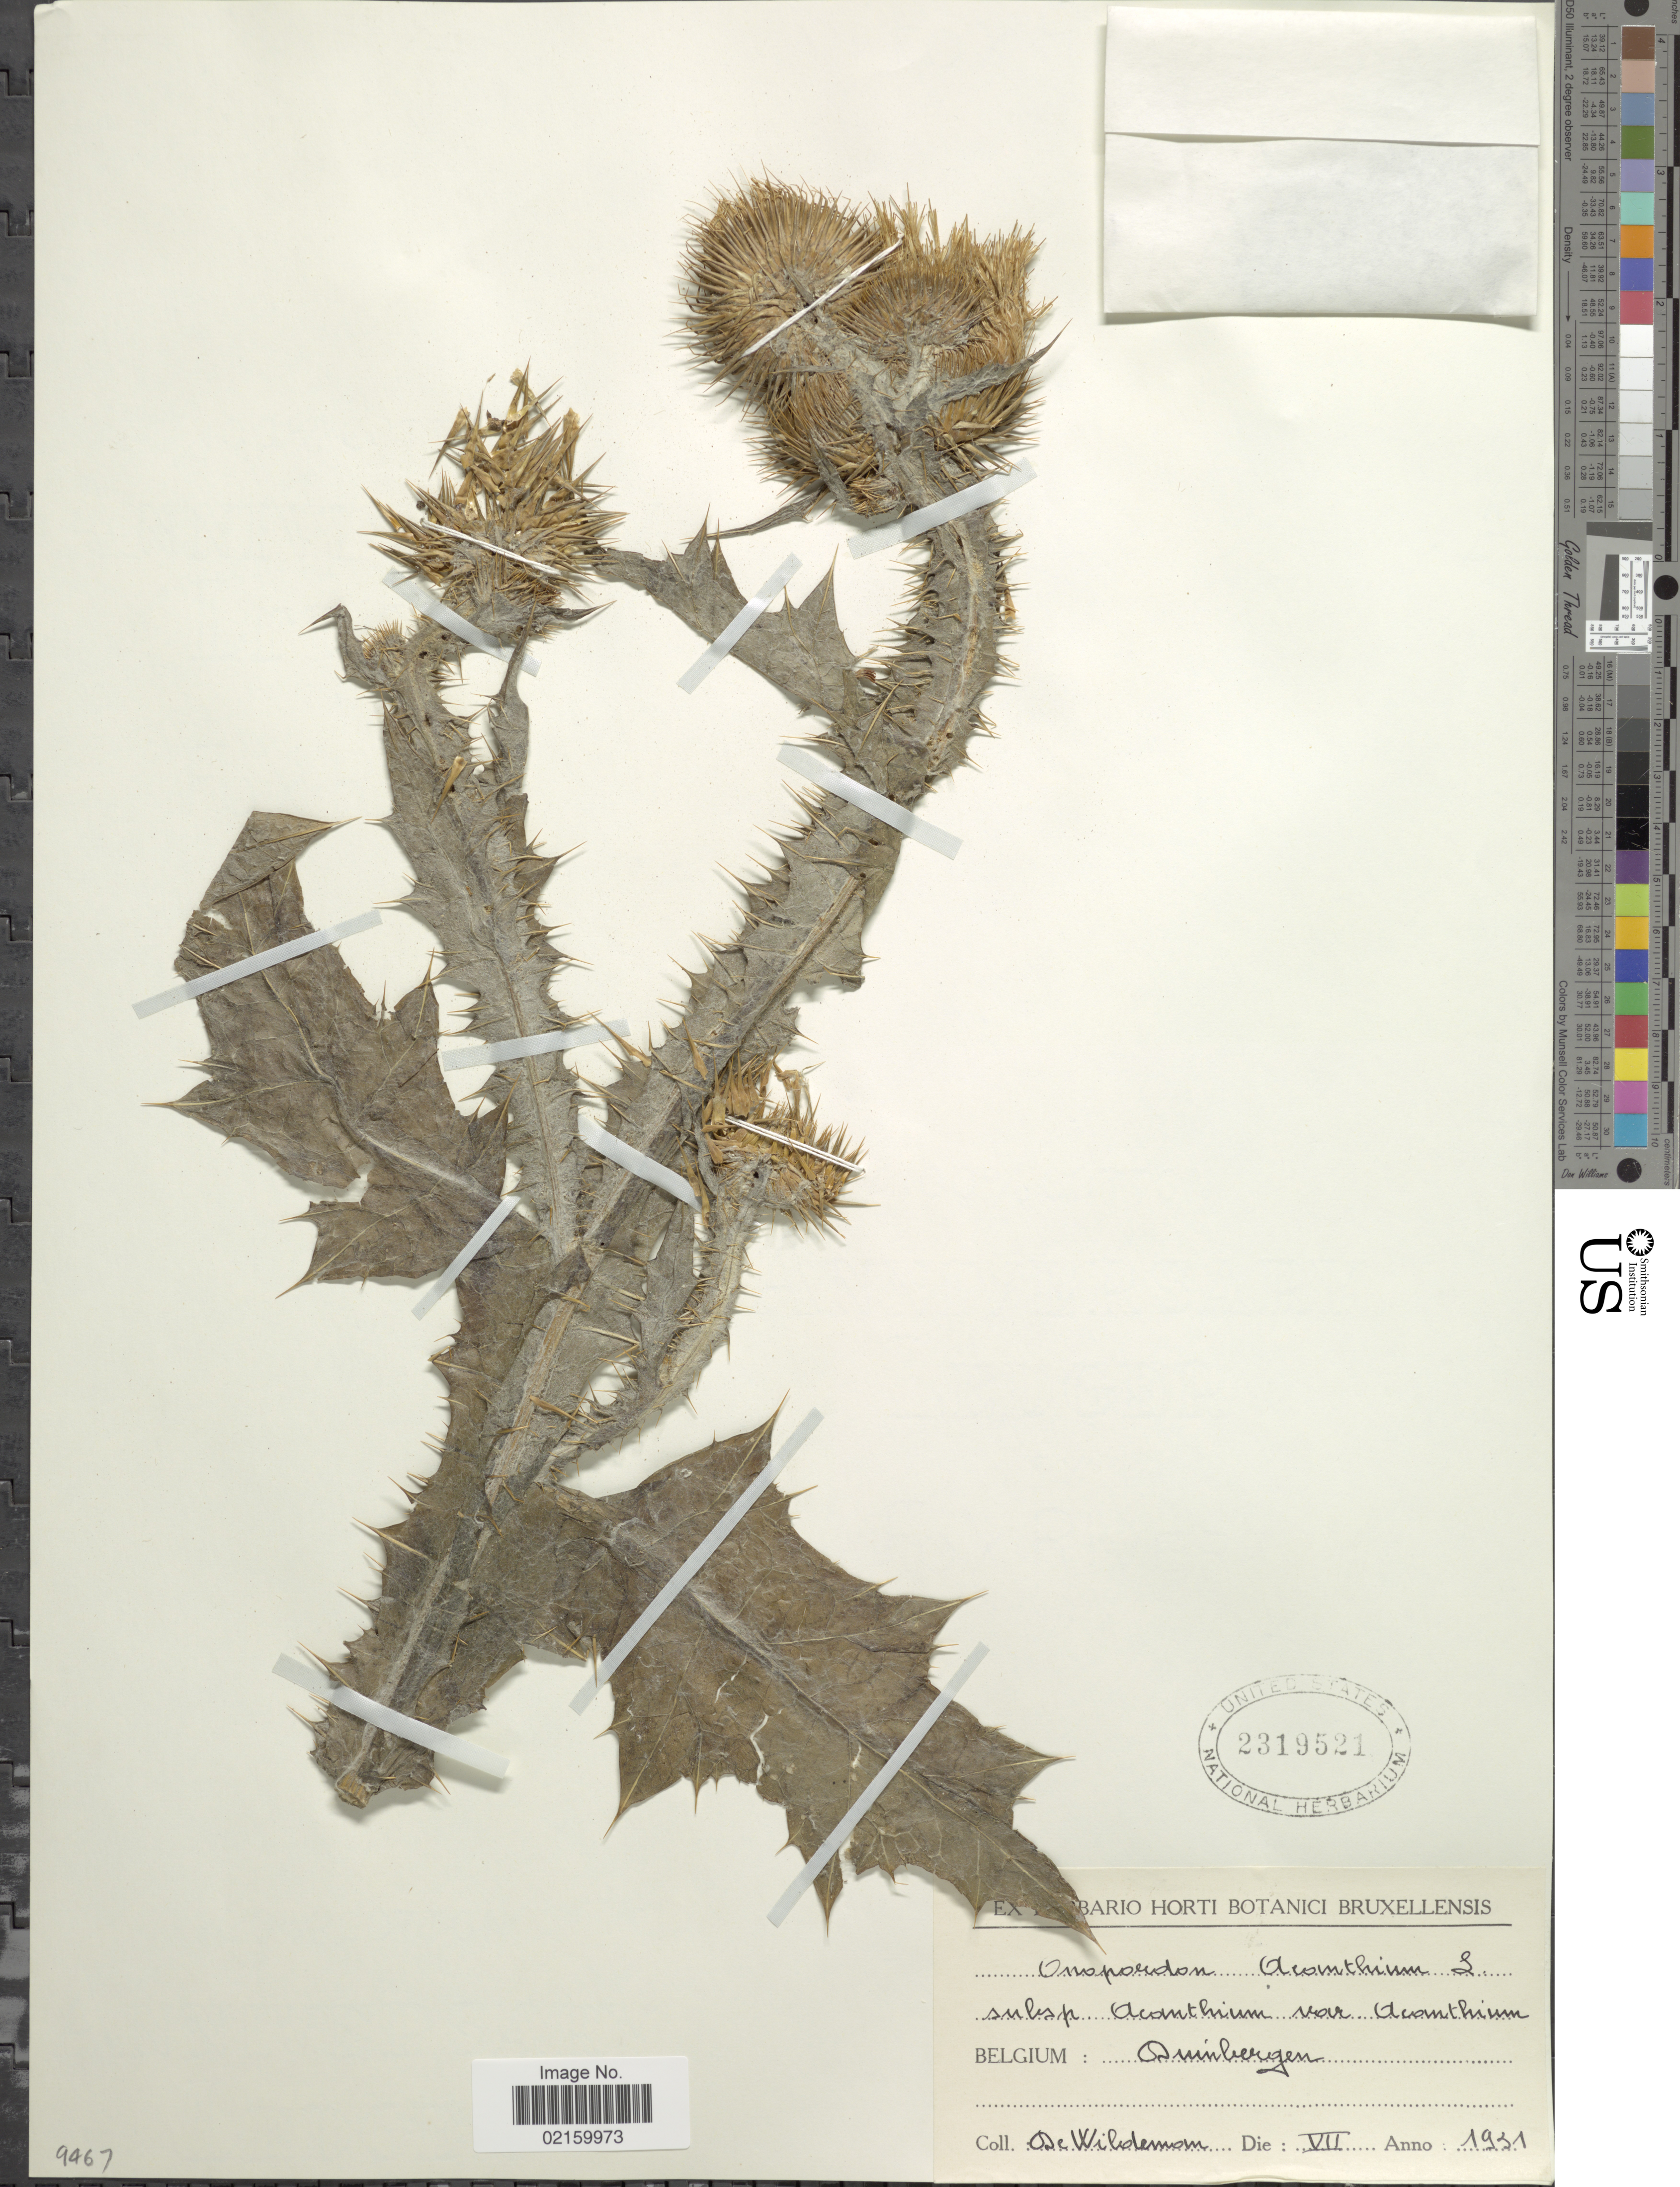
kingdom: Plantae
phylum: Tracheophyta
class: Magnoliopsida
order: Asterales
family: Asteraceae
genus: Onopordum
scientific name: Onopordum acanthium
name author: L.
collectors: É. De Wildeman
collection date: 1931-07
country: Belgium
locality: Duinbergen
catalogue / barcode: US 2319521